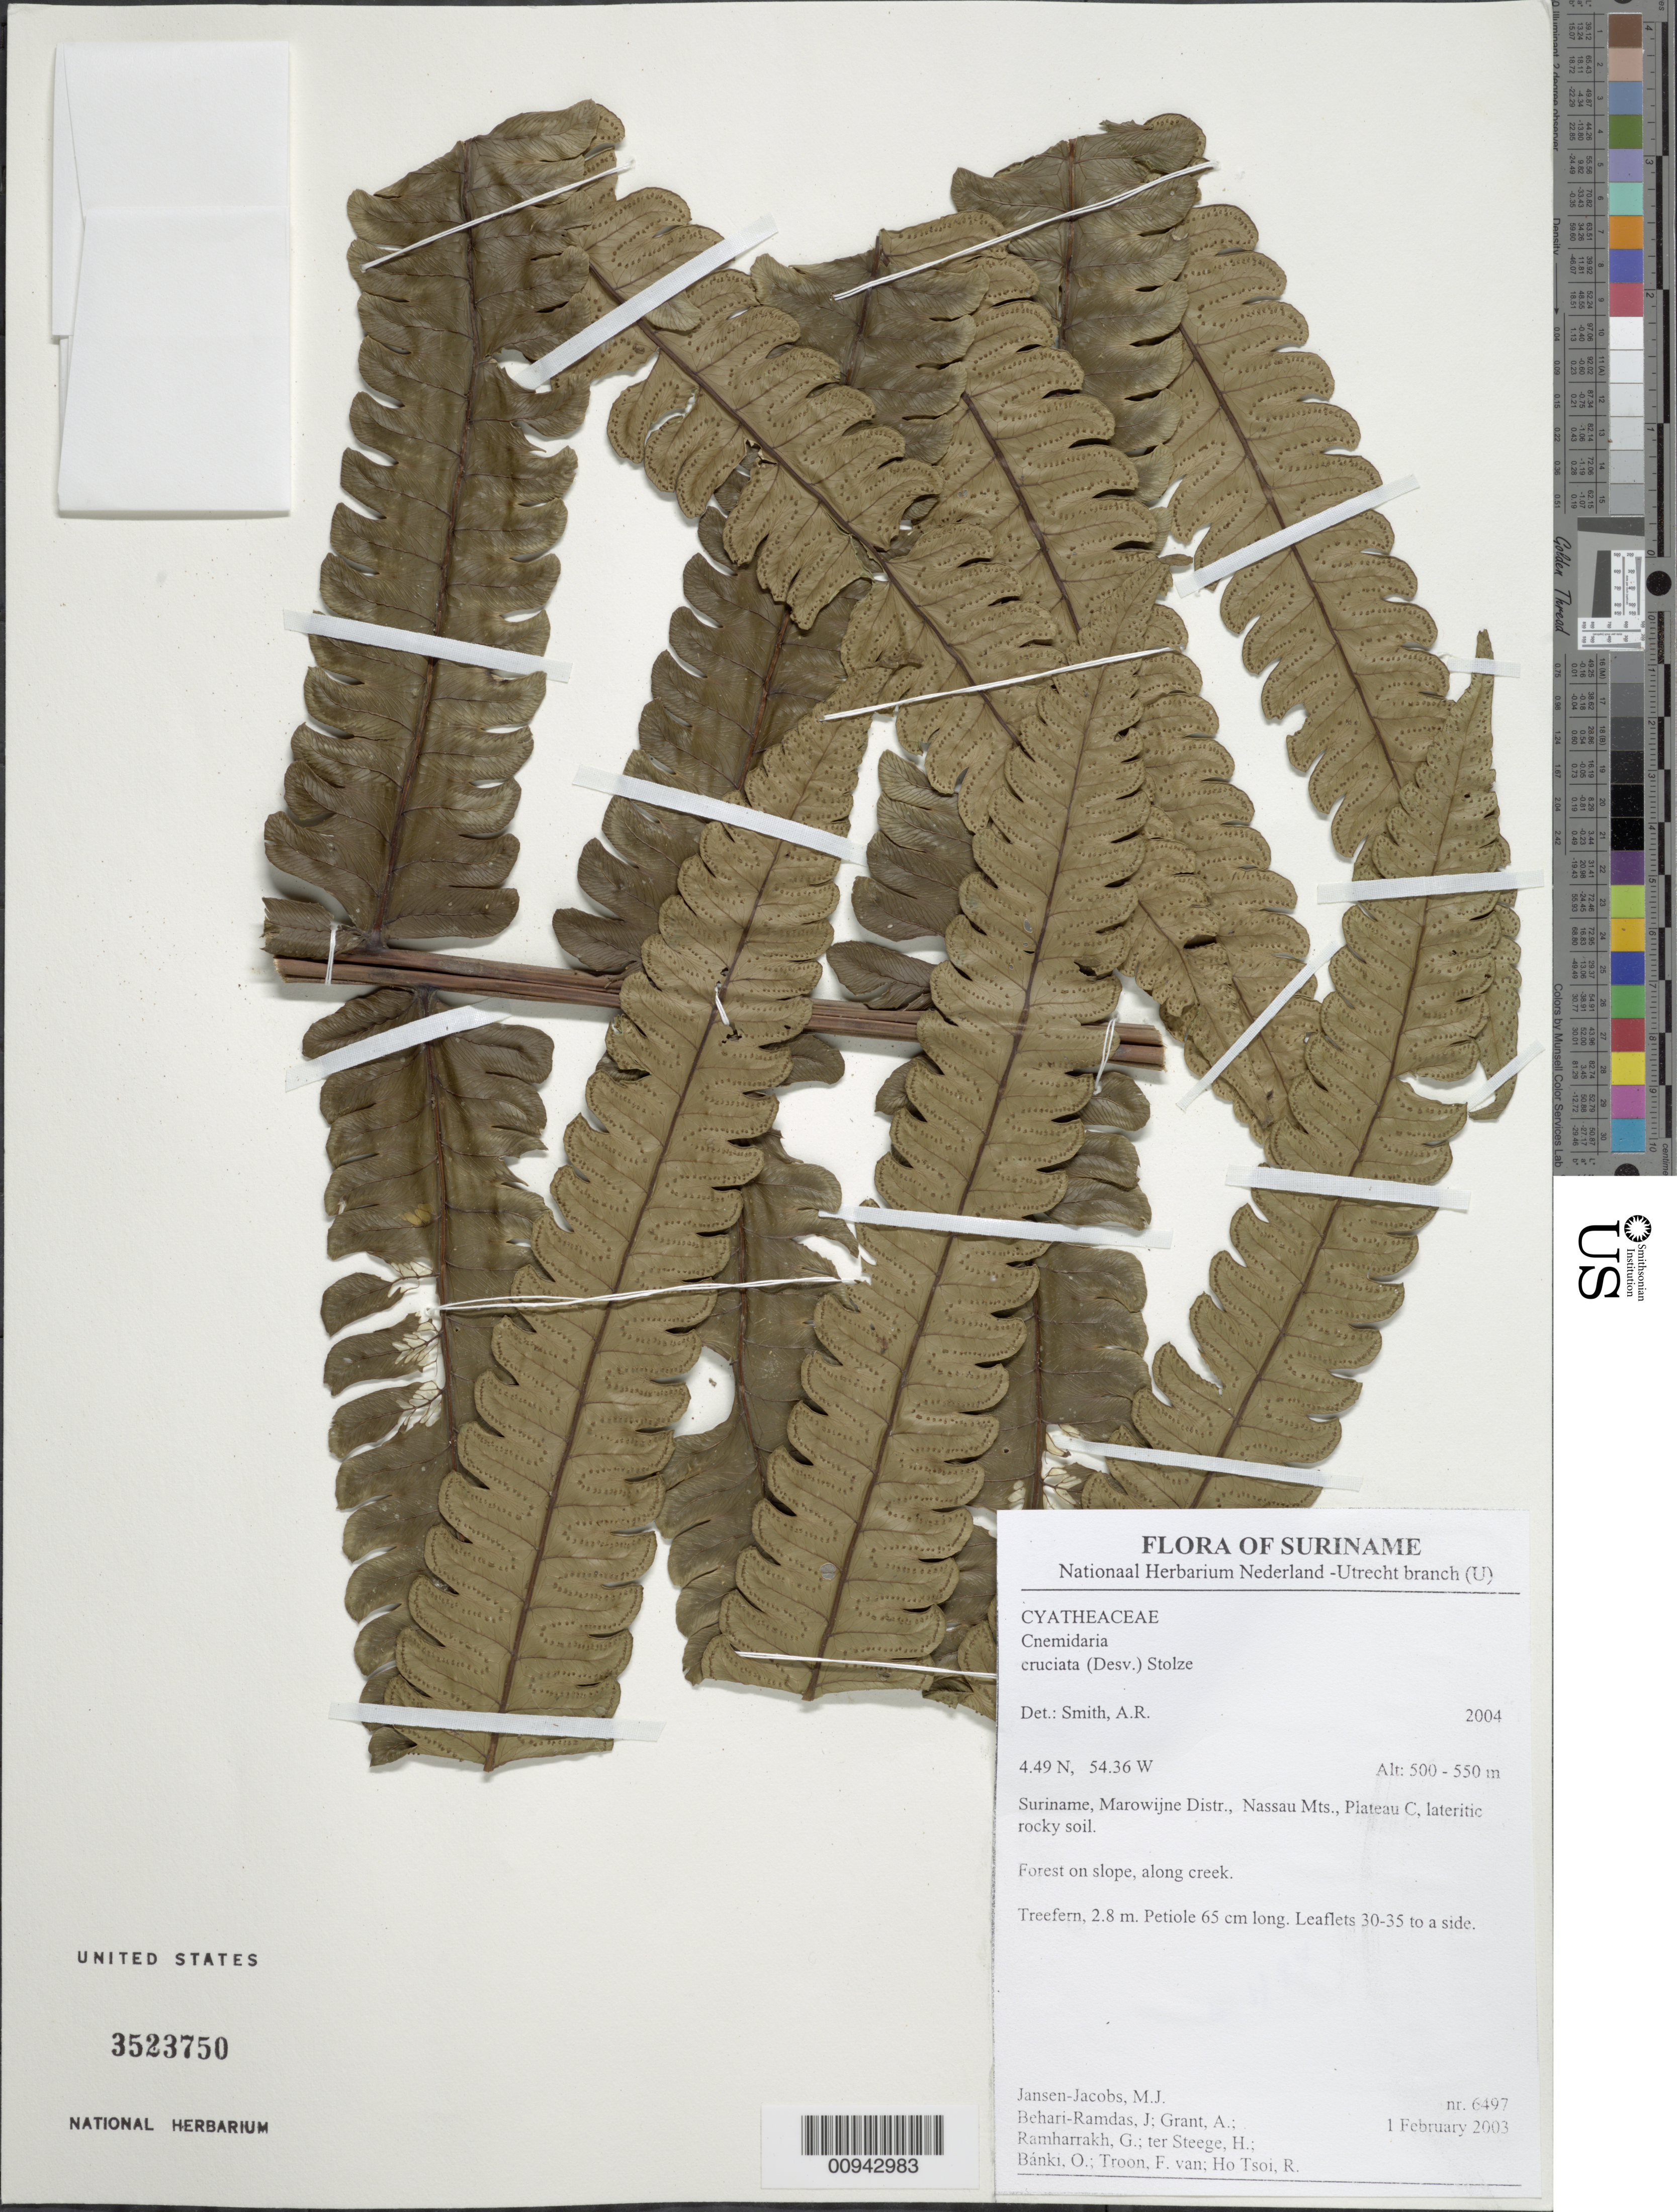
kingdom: Plantae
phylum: Tracheophyta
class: Polypodiopsida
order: Cyatheales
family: Cyatheaceae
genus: Cyathea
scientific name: Cyathea cruciata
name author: (Desv.) Lehnert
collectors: M. J. Jansen-Jacobs, J. Behari-Ramdas, A. Grant, G. Ramharrakh, H. ter Steege, O. Bánki, F. Van Troon & R. Ho Tsoi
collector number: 6497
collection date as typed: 1-Feb-03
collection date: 2003-02-01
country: Suriname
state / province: Marowijne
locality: Nassau Mts., Plateau C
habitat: Lateritic rocky soil. Forest on slope, along creek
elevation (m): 500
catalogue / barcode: US 3523750